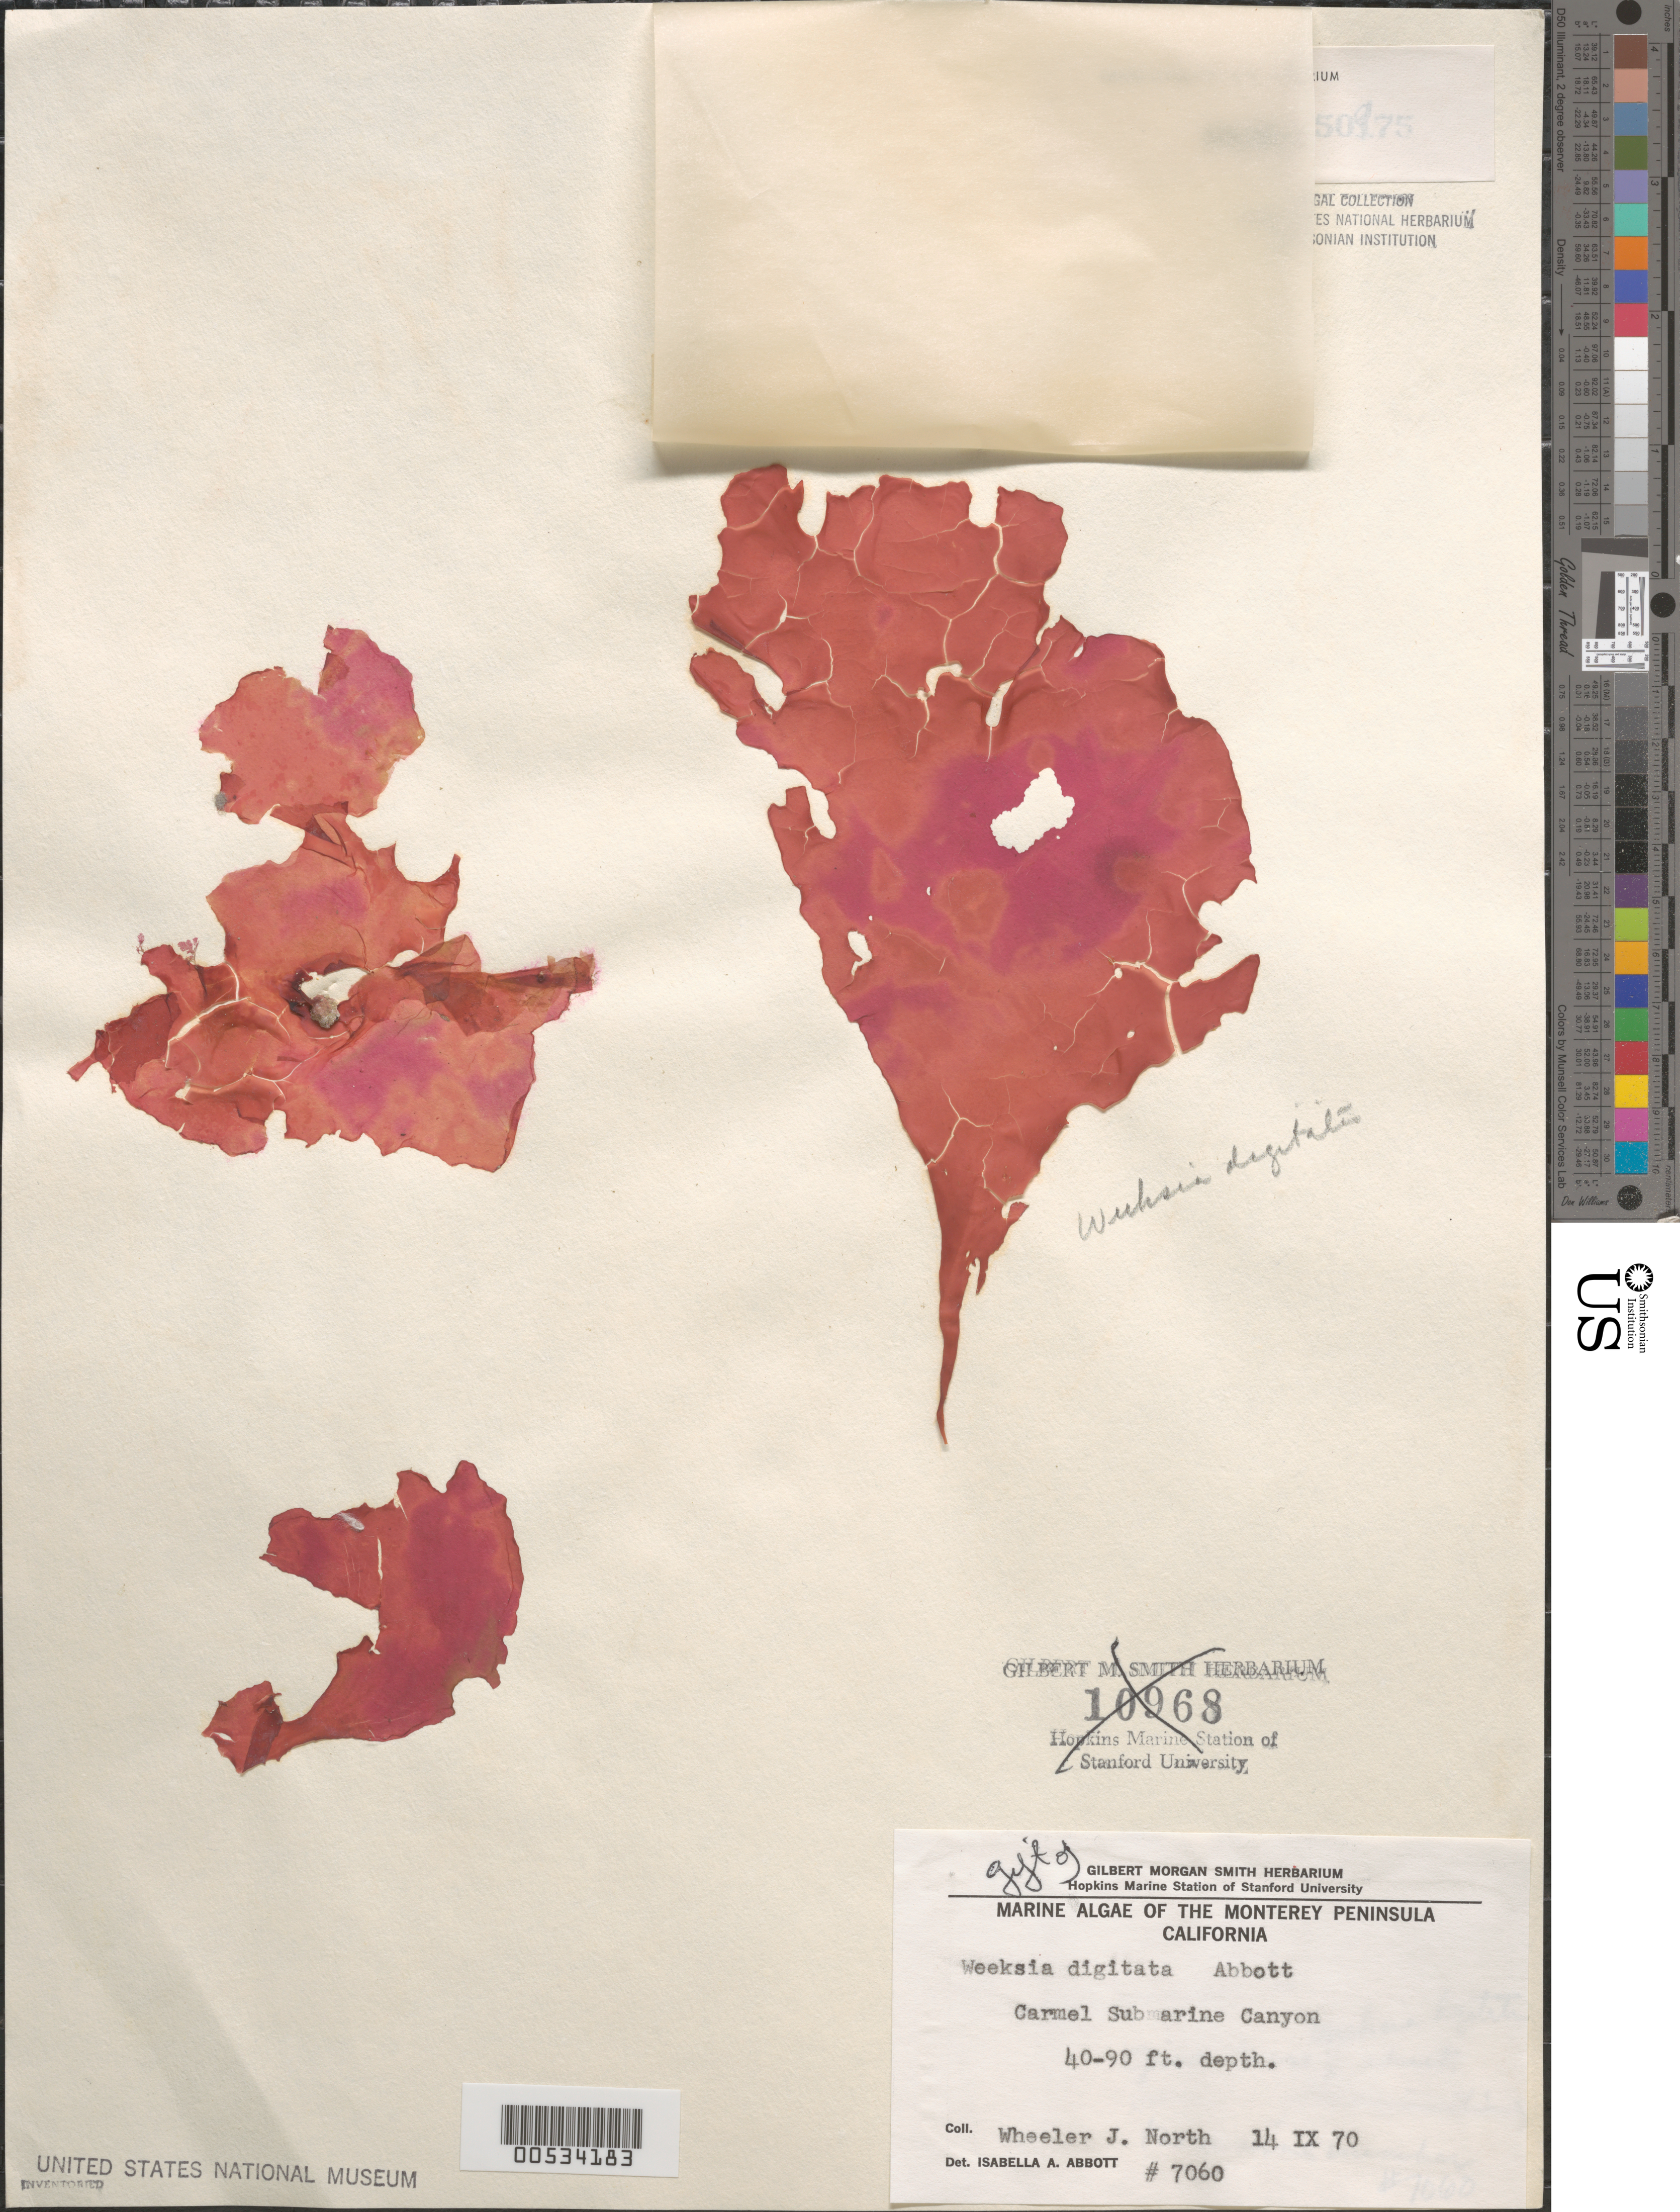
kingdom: Plantae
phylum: Rhodophyta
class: Florideophyceae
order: Gigartinales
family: Dumontiaceae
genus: Weeksia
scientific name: Weeksia digitata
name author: I.A. Abbott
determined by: Abbott, Isabella A.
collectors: W. North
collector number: IAA 7060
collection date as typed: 14 Sep 1970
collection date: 1970-09-14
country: United States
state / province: California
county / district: Monterey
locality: Carmel Submarine Canyon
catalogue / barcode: US 51055